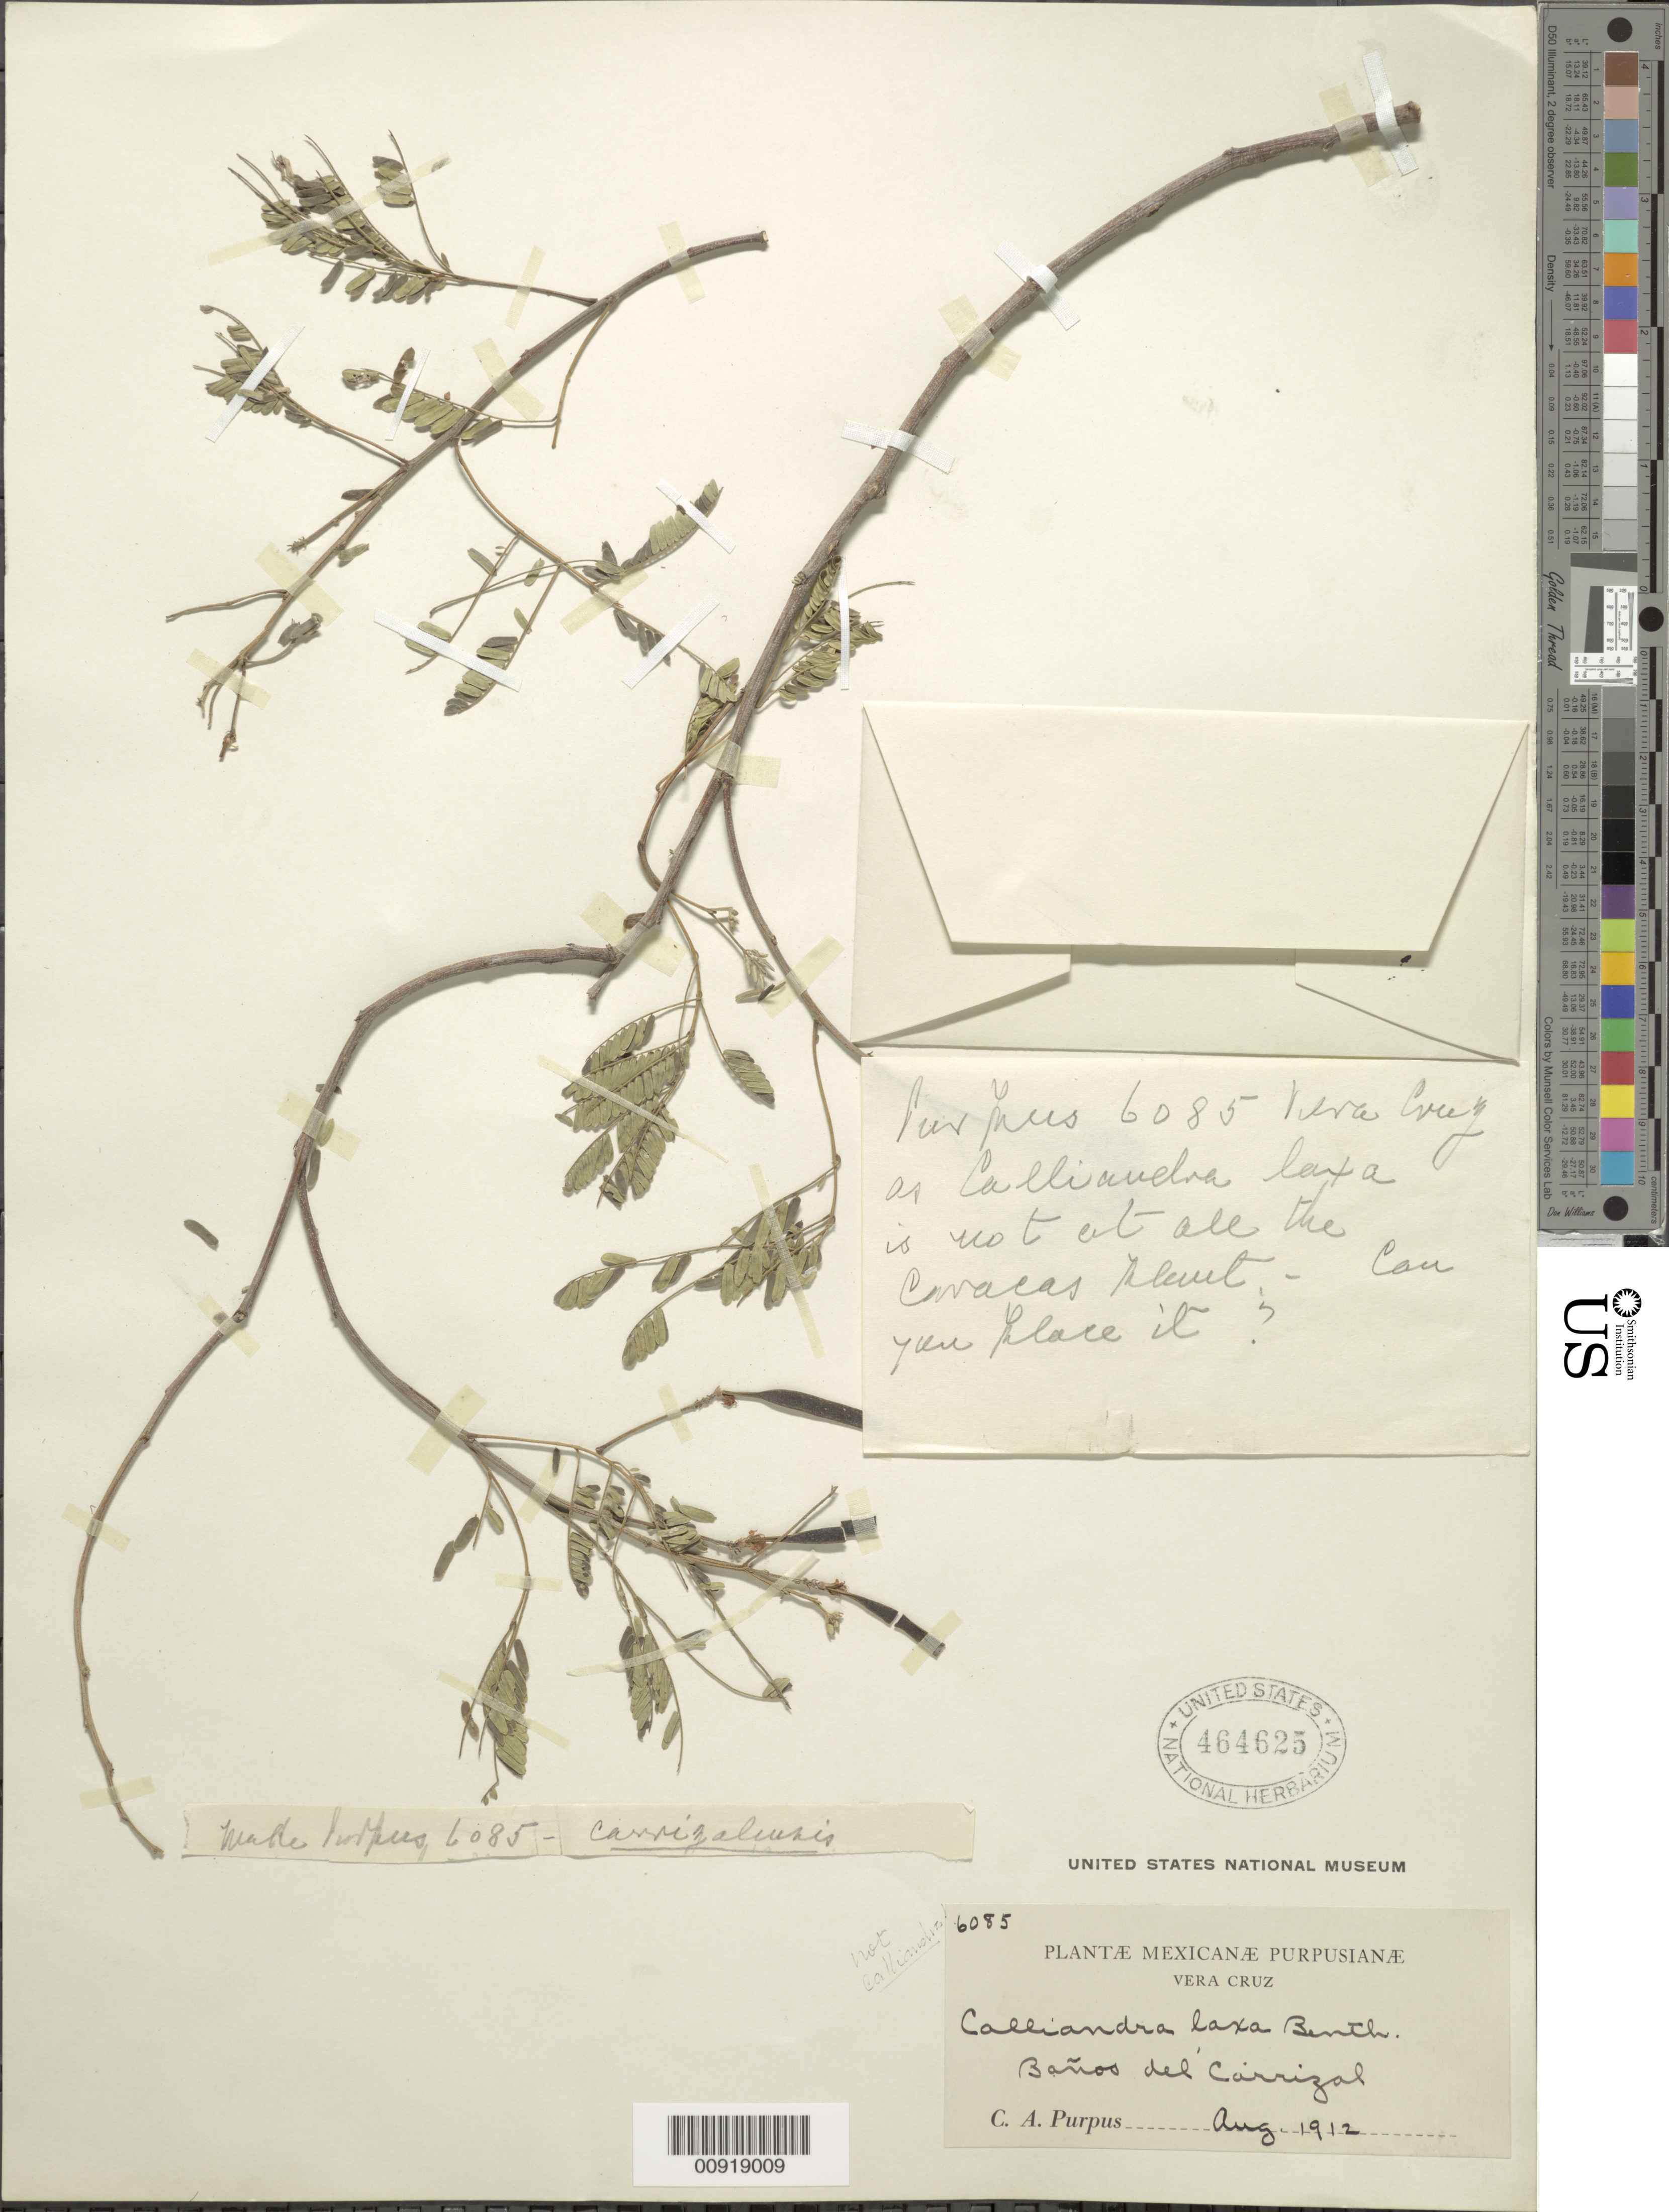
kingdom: Plantae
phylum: Tracheophyta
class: Magnoliopsida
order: Fabales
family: Fabaceae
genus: Calliandra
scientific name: Calliandra laxa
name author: (Willd.) Benth.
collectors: C. A. Purpus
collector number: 6085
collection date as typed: Aug 1912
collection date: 1912-08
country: Mexico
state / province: Veracruz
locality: Baños del Carrizal.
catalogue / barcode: US 464625